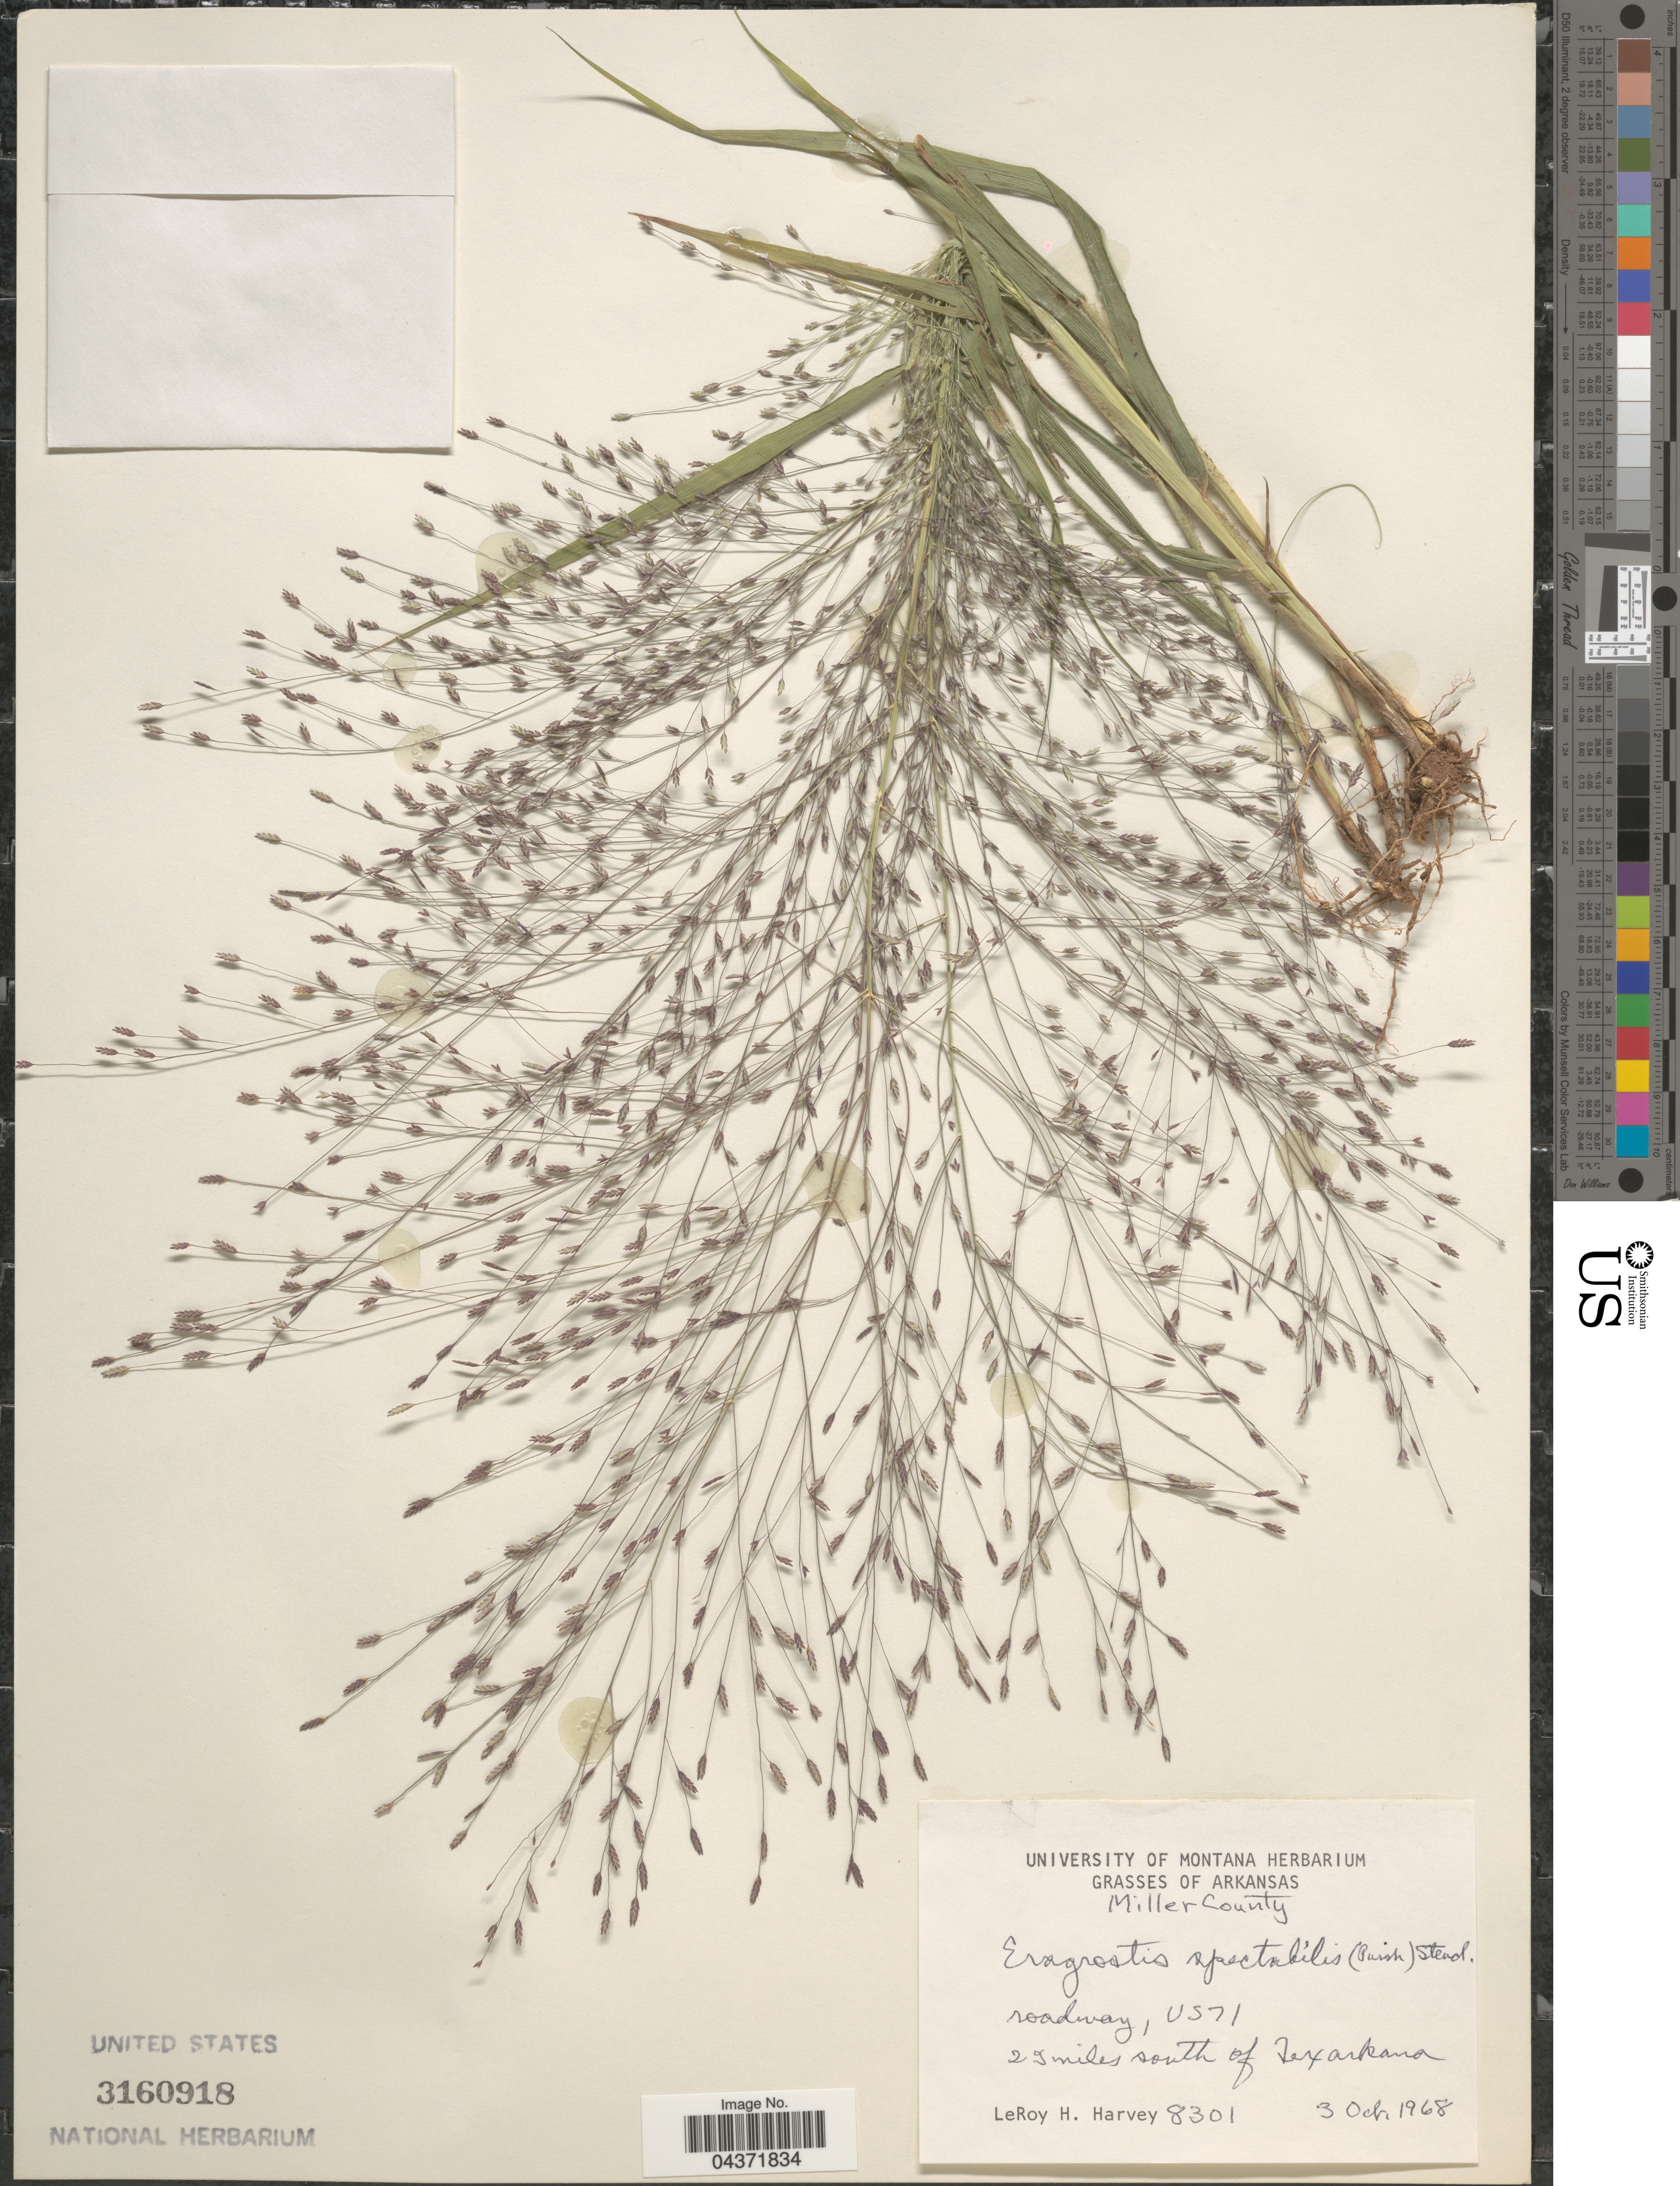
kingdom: Plantae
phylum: Tracheophyta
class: Liliopsida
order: Poales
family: Poaceae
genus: Eragrostis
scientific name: Eragrostis spectabilis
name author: (Pursh) Steud.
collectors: L. H. Harvey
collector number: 8301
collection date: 1968-10-03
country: United States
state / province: Arkansas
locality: Miller County. Roadway, US71. 29 miles south of Texarkana.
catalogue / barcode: US 3160918